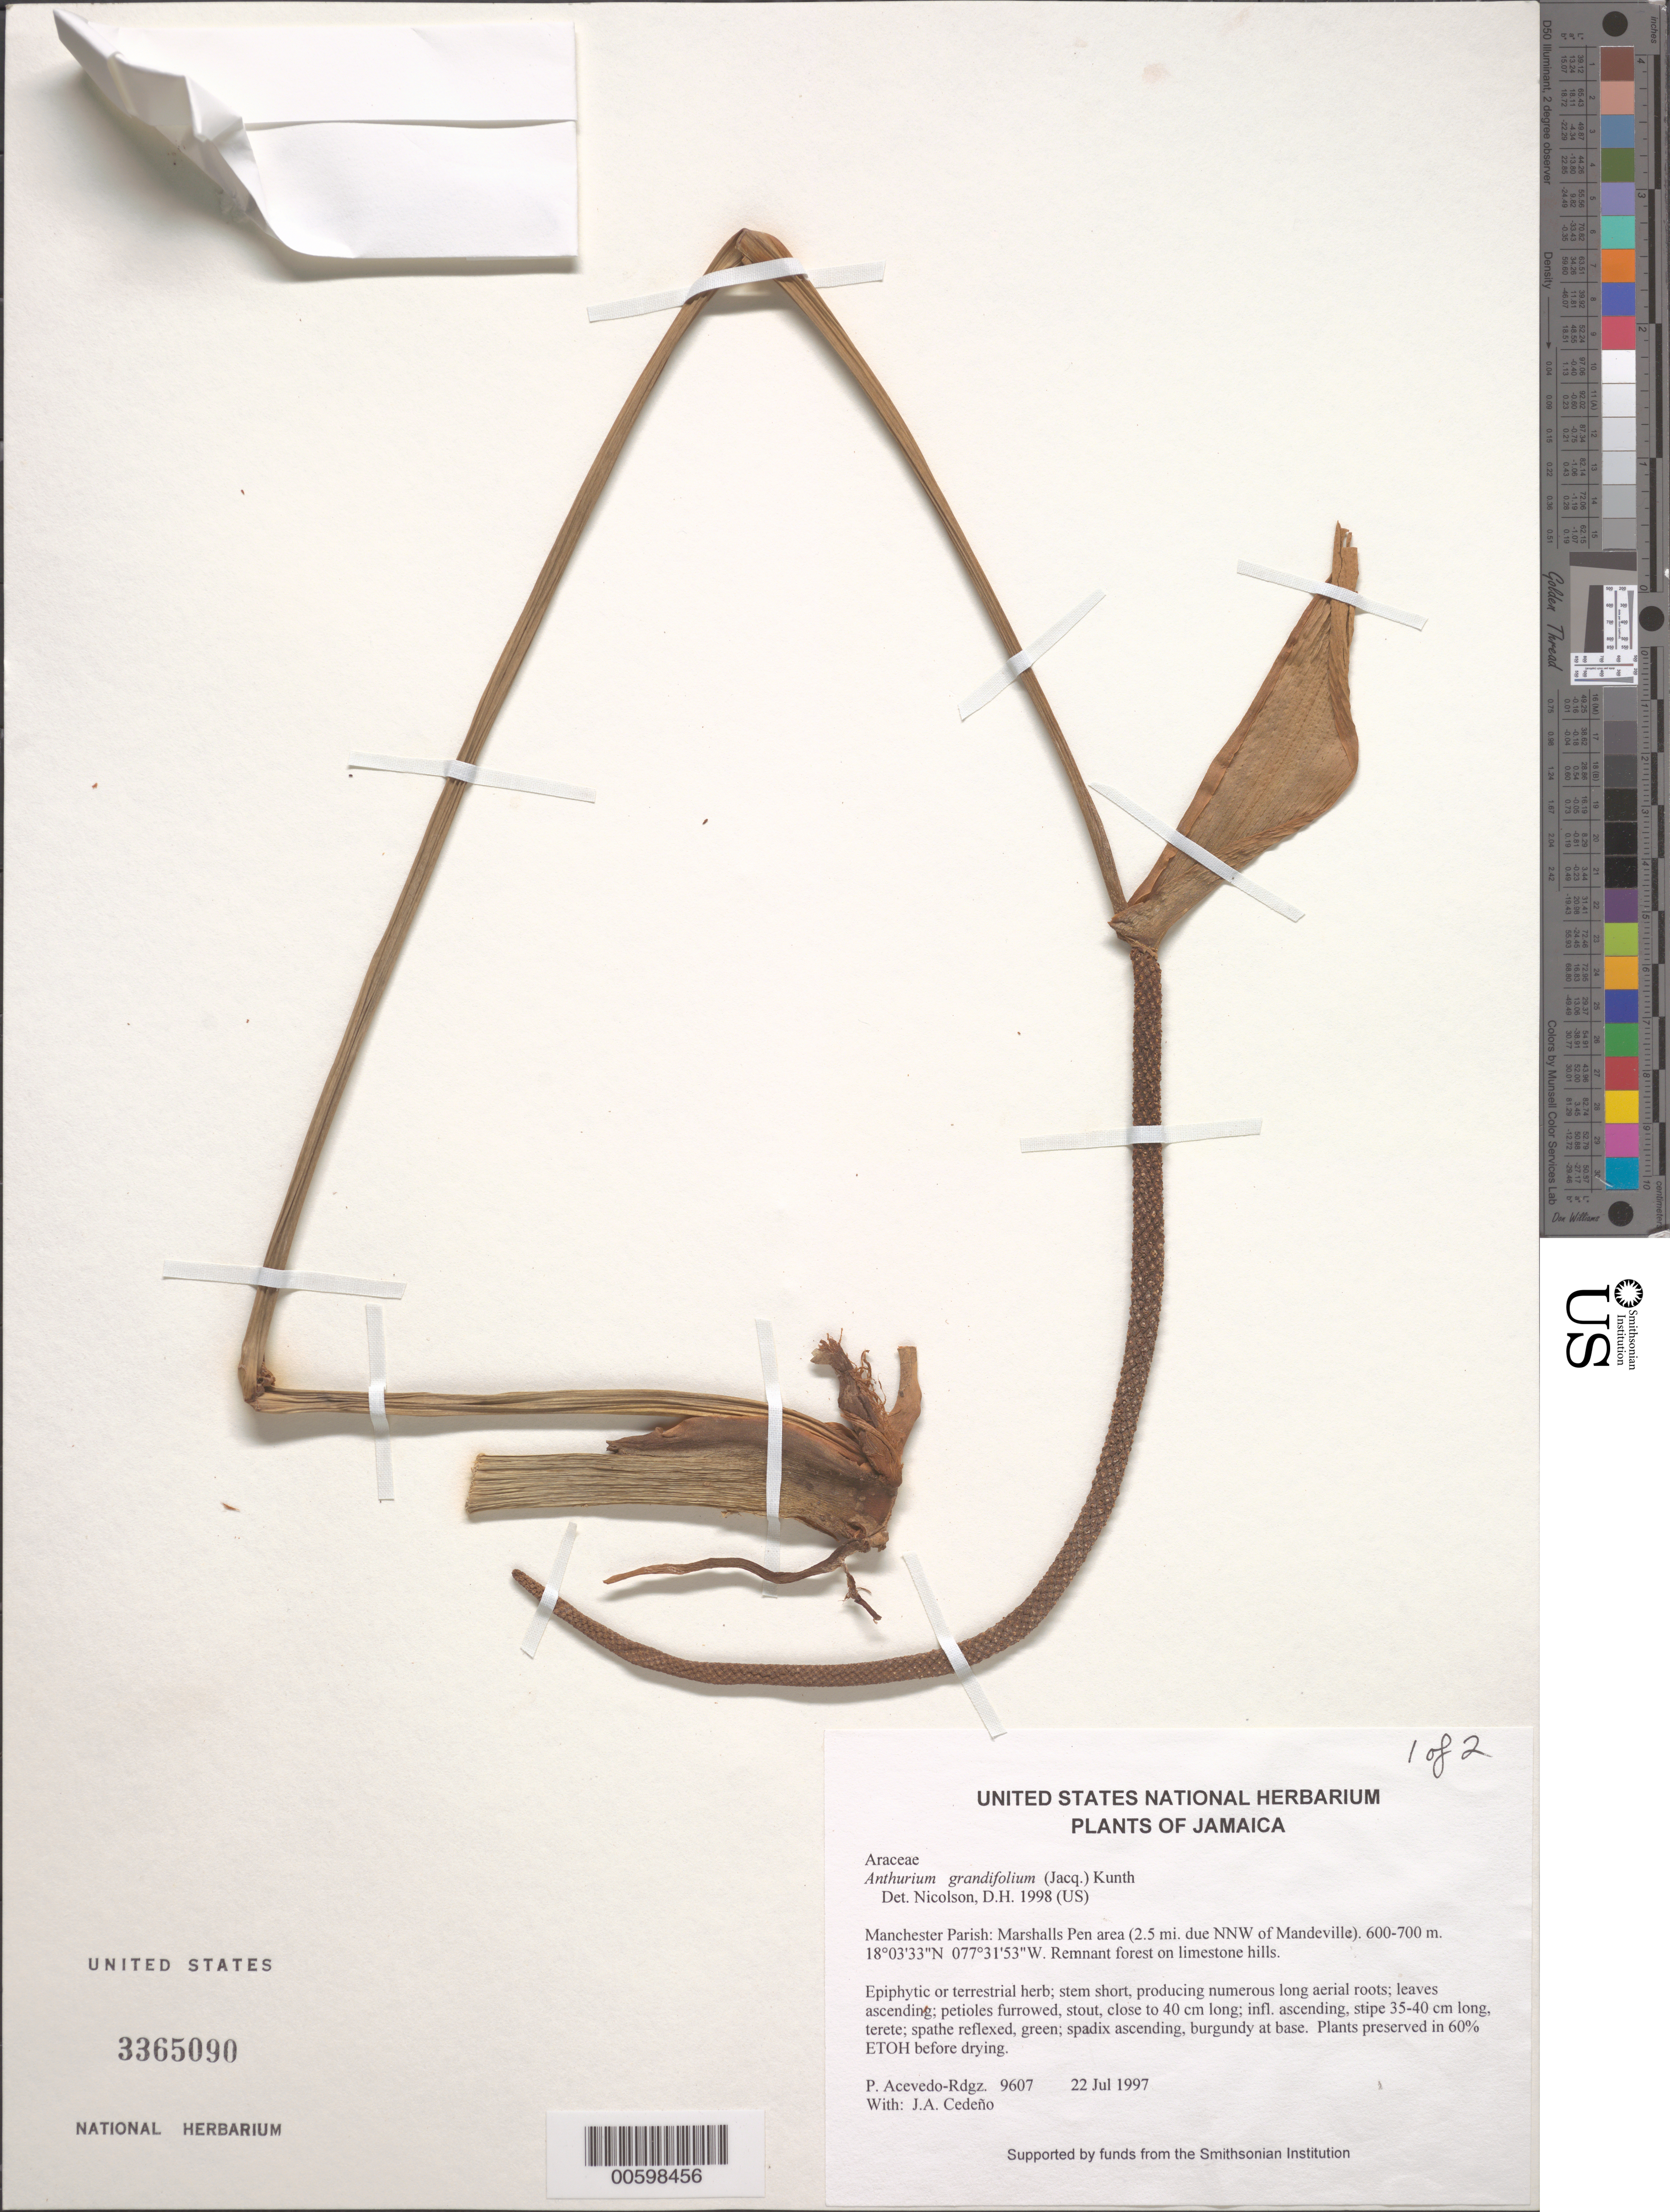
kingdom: Plantae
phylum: Tracheophyta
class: Liliopsida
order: Alismatales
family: Araceae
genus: Anthurium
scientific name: Anthurium grandifolium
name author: (Jacq.) Kunth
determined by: Nicolson, Dan H.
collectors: P. Acevedo-Rodr. & J. A. Cedeño M.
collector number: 9607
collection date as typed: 22 Jul 1997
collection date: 1997-07-22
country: Jamaica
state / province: Manchester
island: Jamaica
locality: Manchester Parish: Marshalls Pen area (2.5 mi. due NNW of Mandeville).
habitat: Remnant forest on limestone hills.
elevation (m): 600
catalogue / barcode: US 3365090